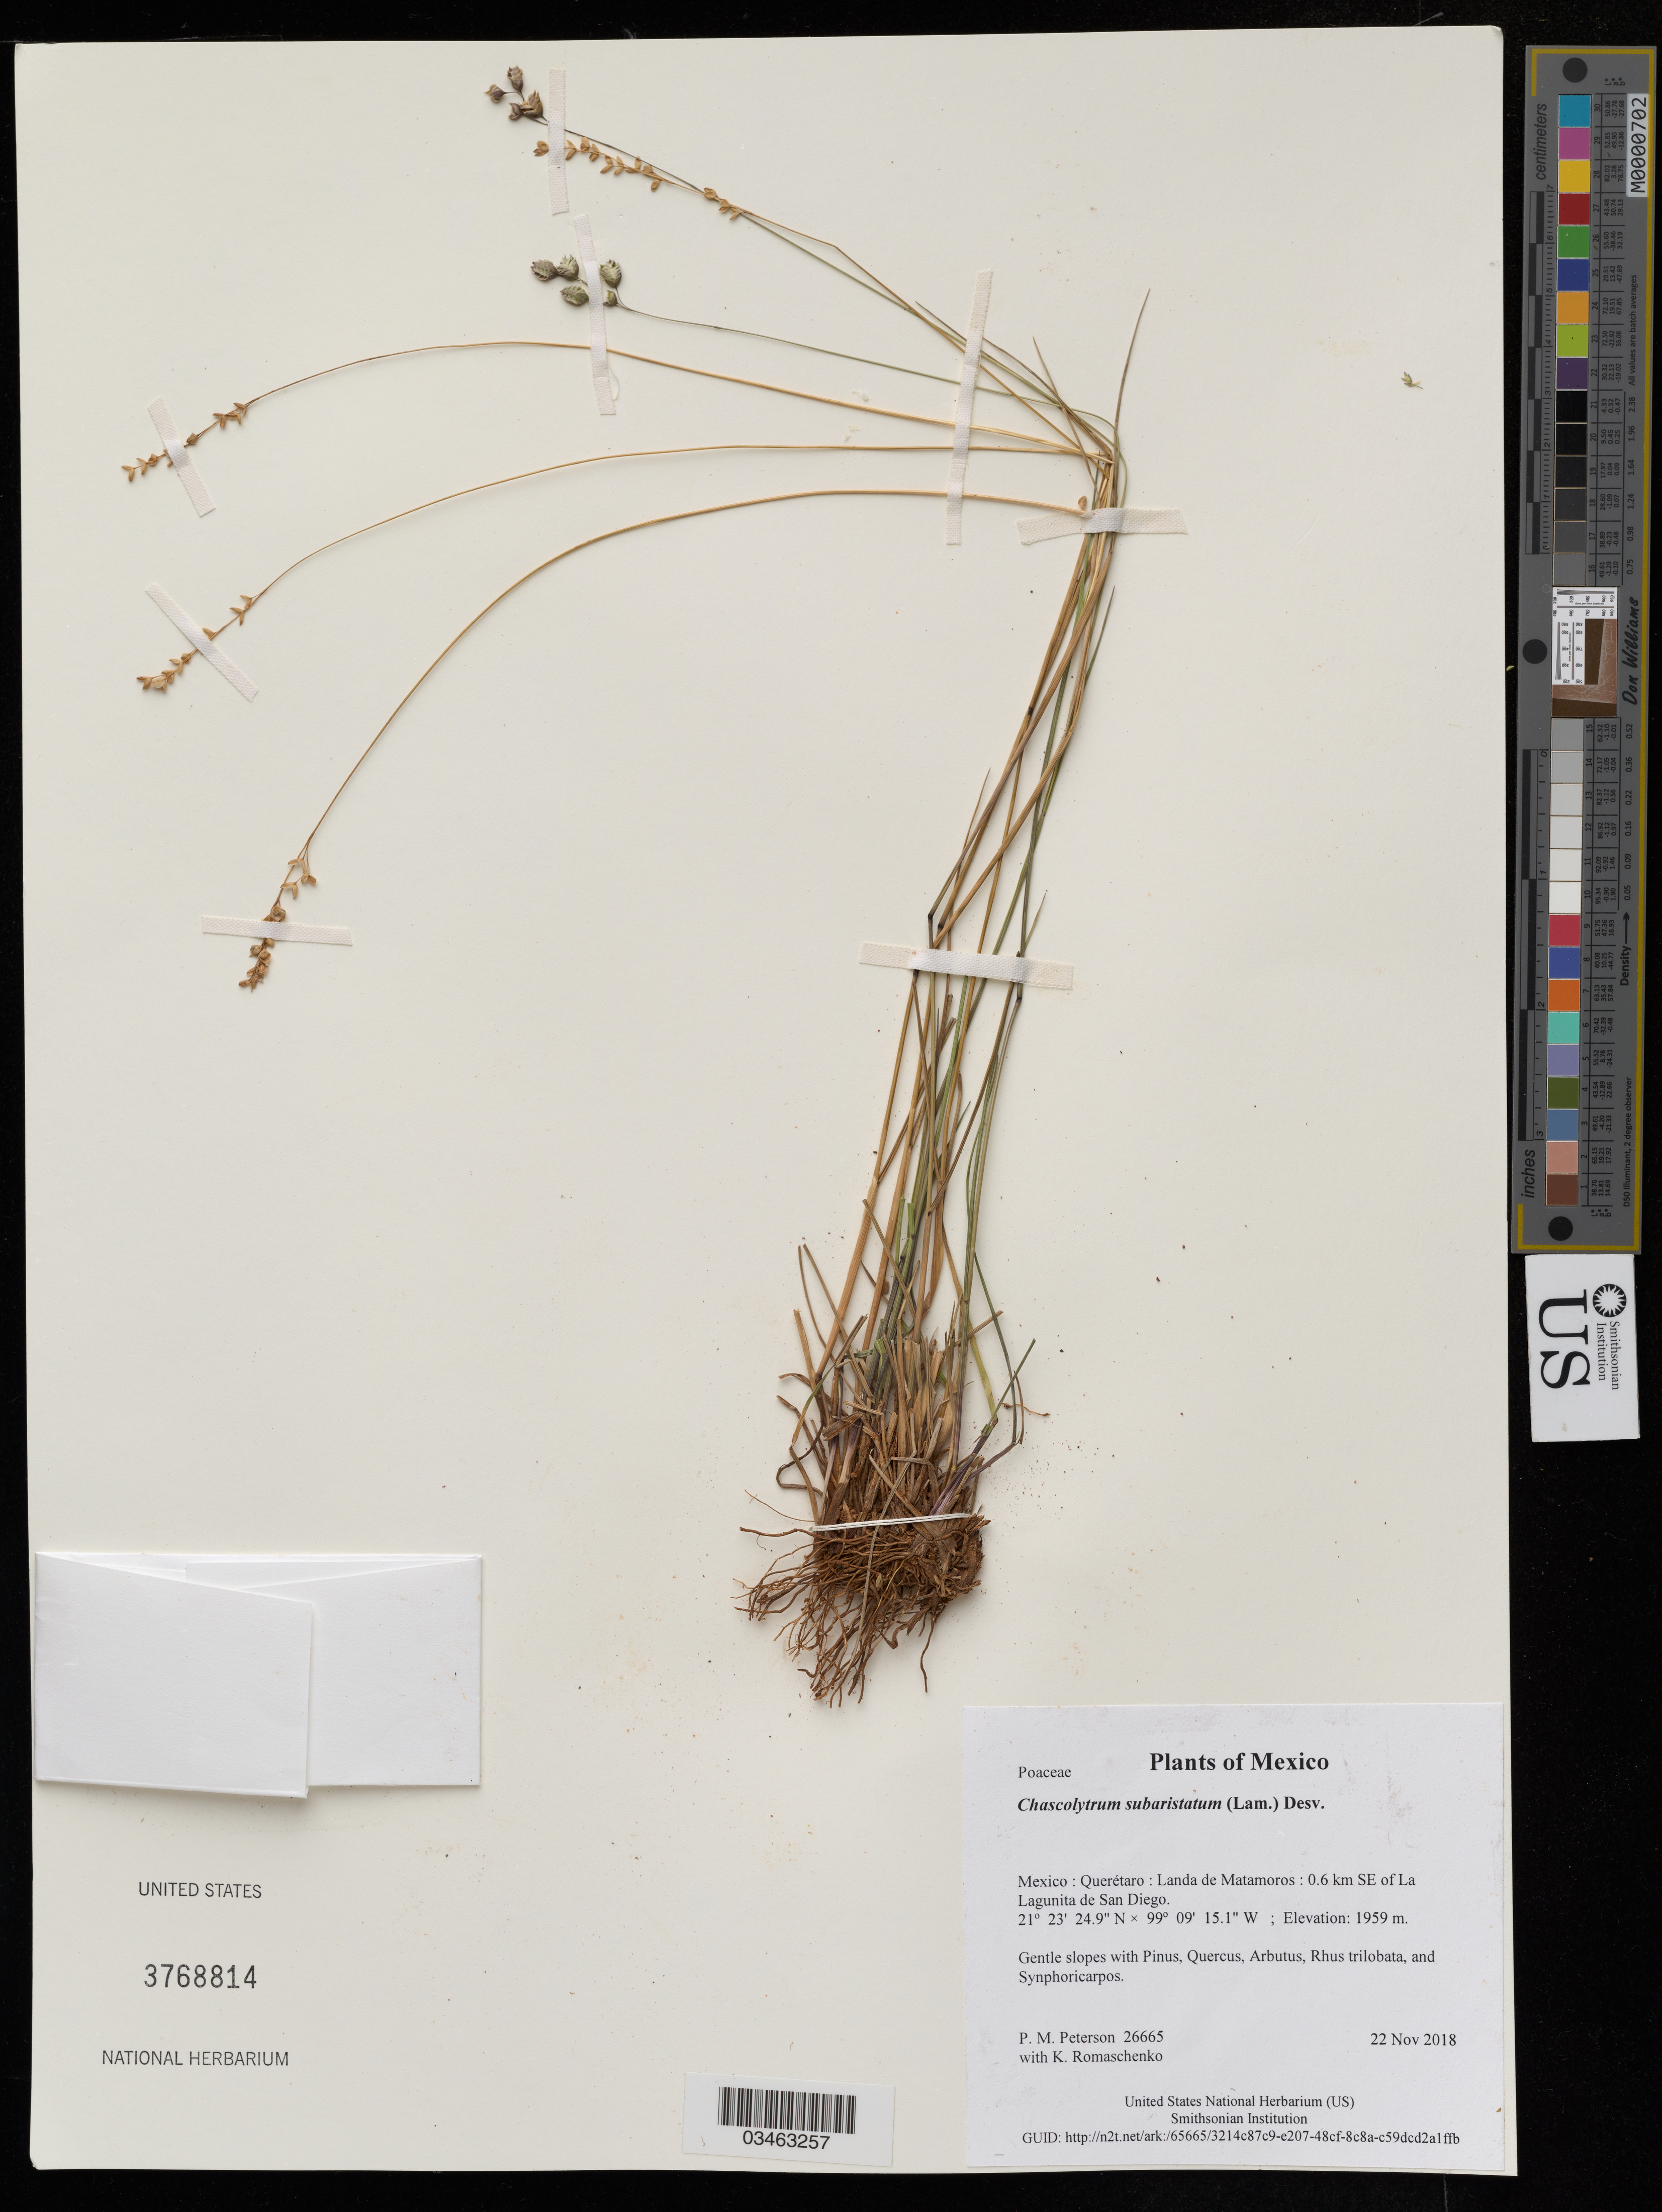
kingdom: Plantae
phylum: Tracheophyta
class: Liliopsida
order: Poales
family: Poaceae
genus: Chascolytrum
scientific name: Chascolytrum subaristatum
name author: (Lam.) Desv.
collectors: P. M. Peterson & K. Romaschenko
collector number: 26665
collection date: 2018-11-22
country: Mexico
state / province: Querétaro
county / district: Landa de Matamoros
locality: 0.6 km SE of La Lagunita de San Diego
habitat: Gentle slopes with Pinus, Quercus, Arbutus, Rhus trilobata, and Synphoricarpos.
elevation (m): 1959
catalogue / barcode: US 3768814